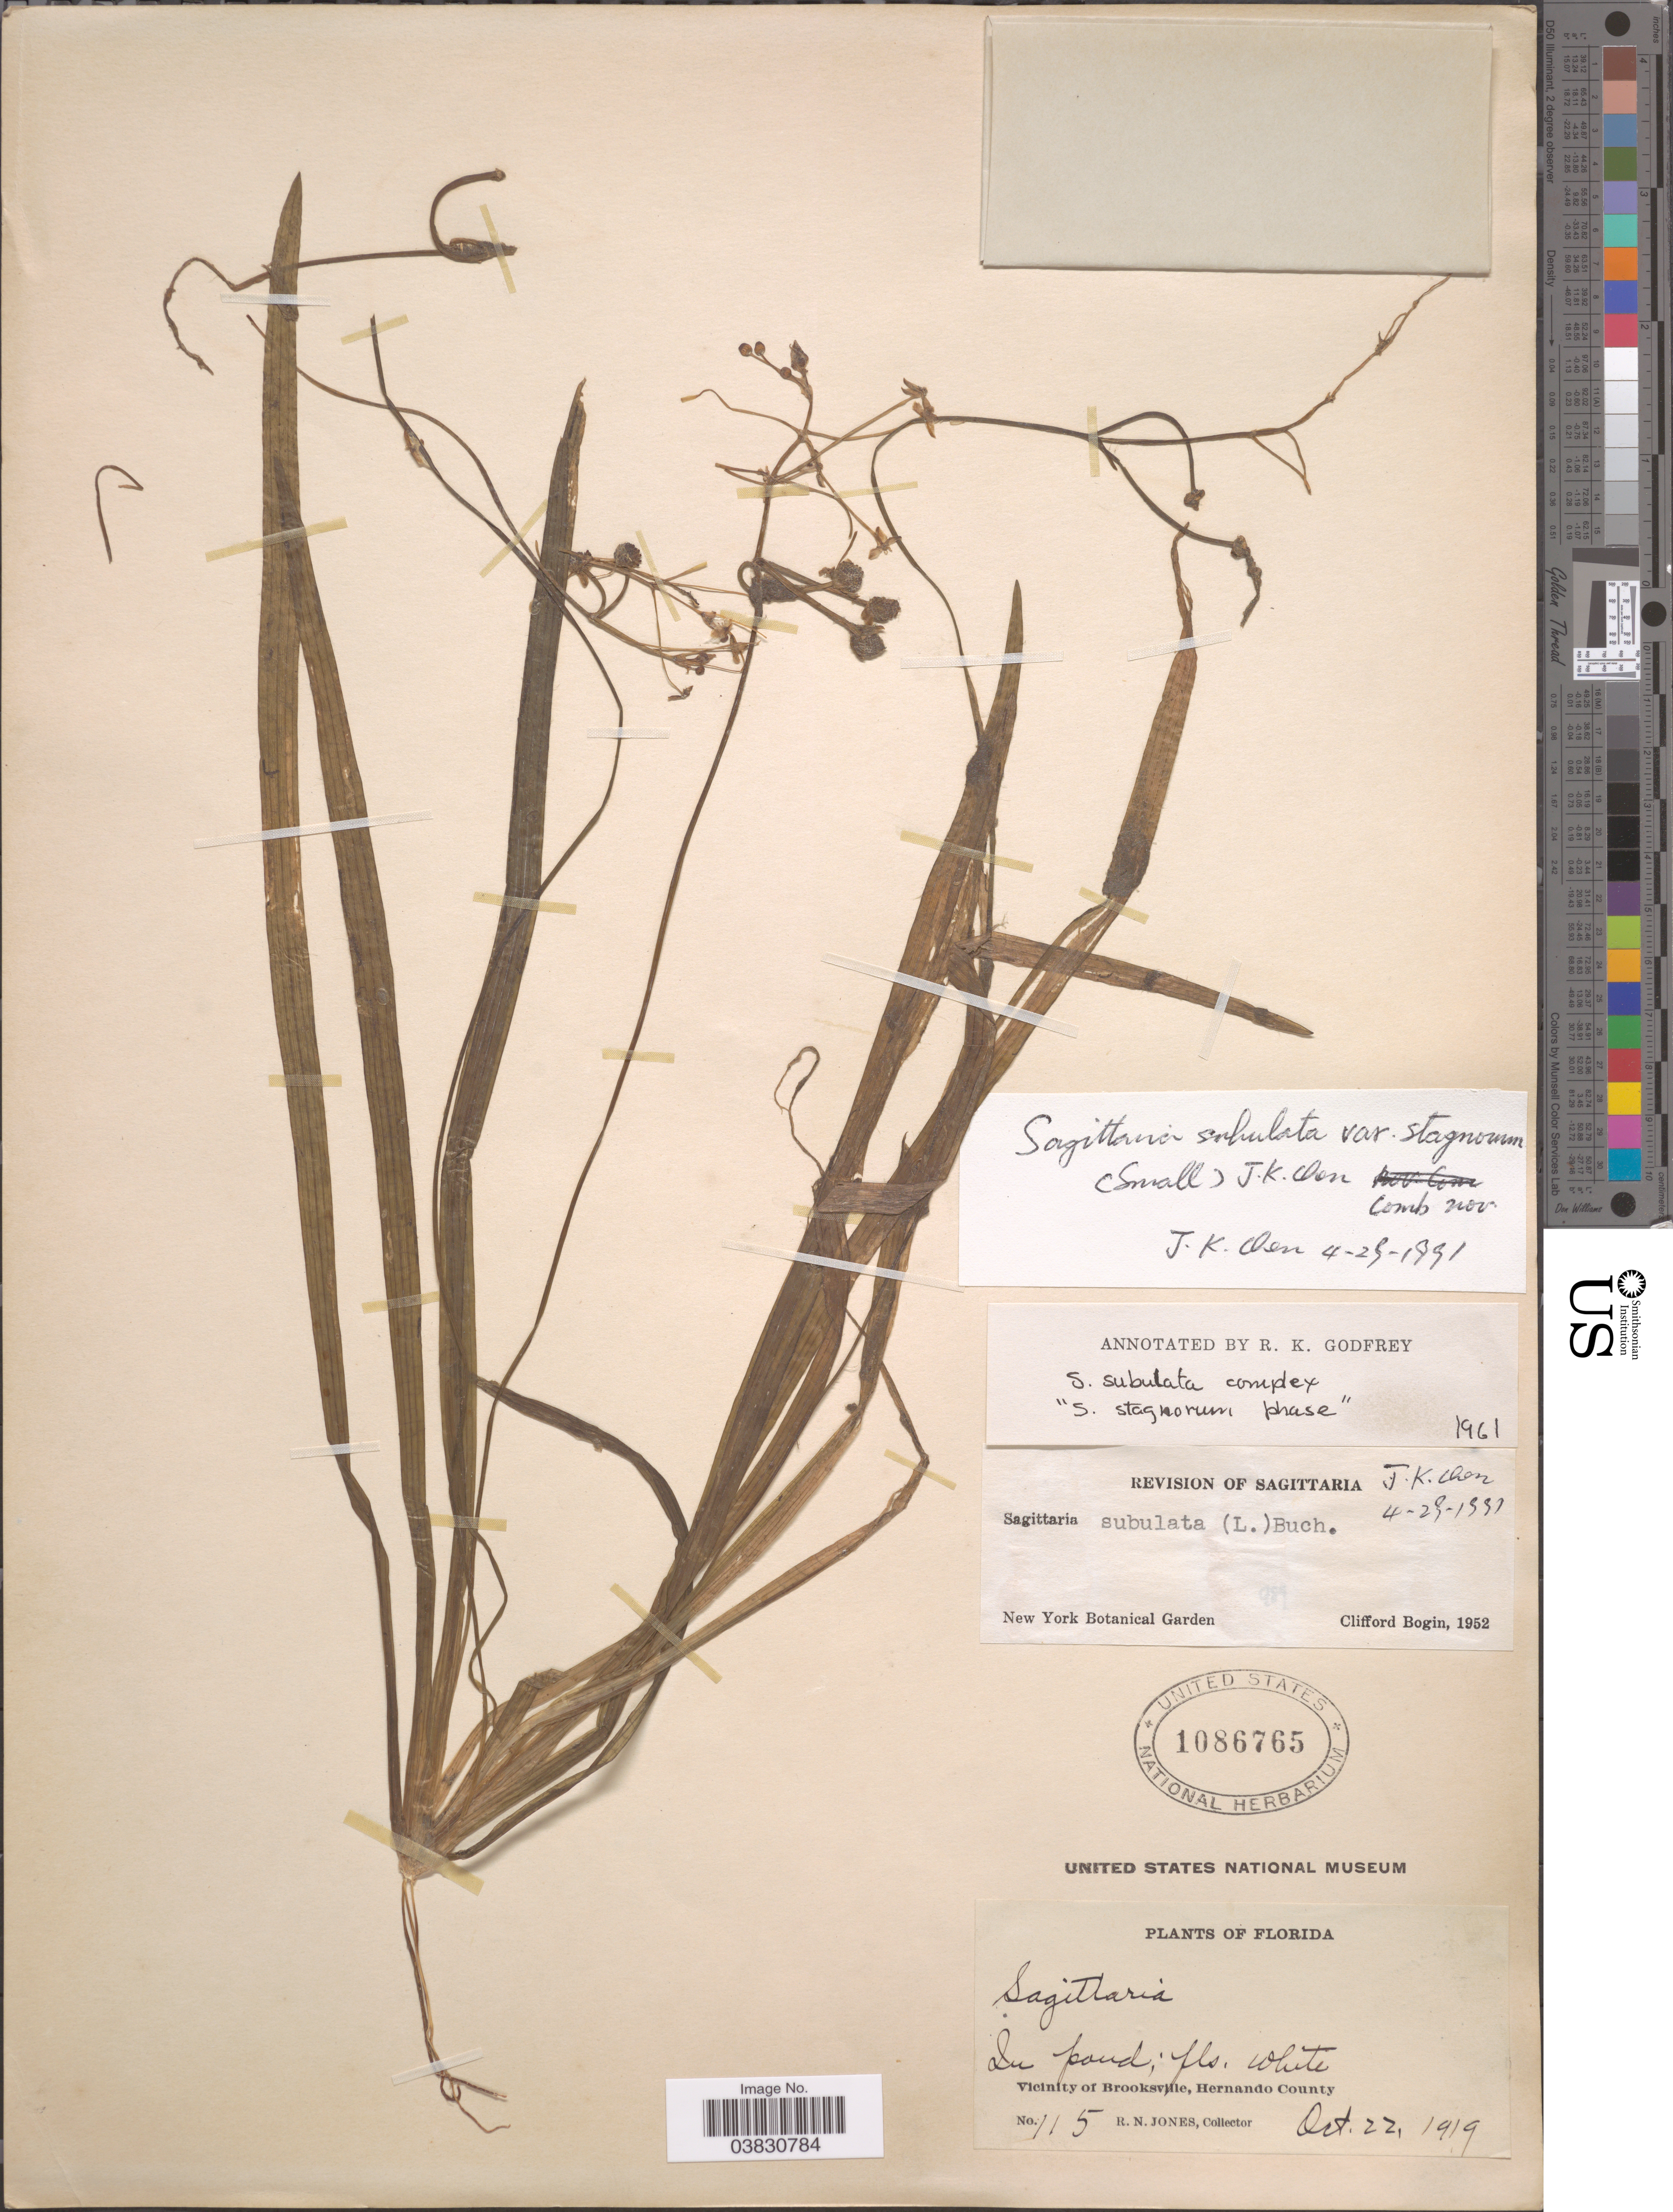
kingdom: Plantae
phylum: Tracheophyta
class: Liliopsida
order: Alismatales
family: Alismataceae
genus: Sagittaria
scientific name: Sagittaria subulata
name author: (L.) Buchenau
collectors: R. N. Jones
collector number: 115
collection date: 1919-10-22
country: United States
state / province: Florida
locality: Vicinity of Brooksville, Hernando County.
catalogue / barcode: US 1086765